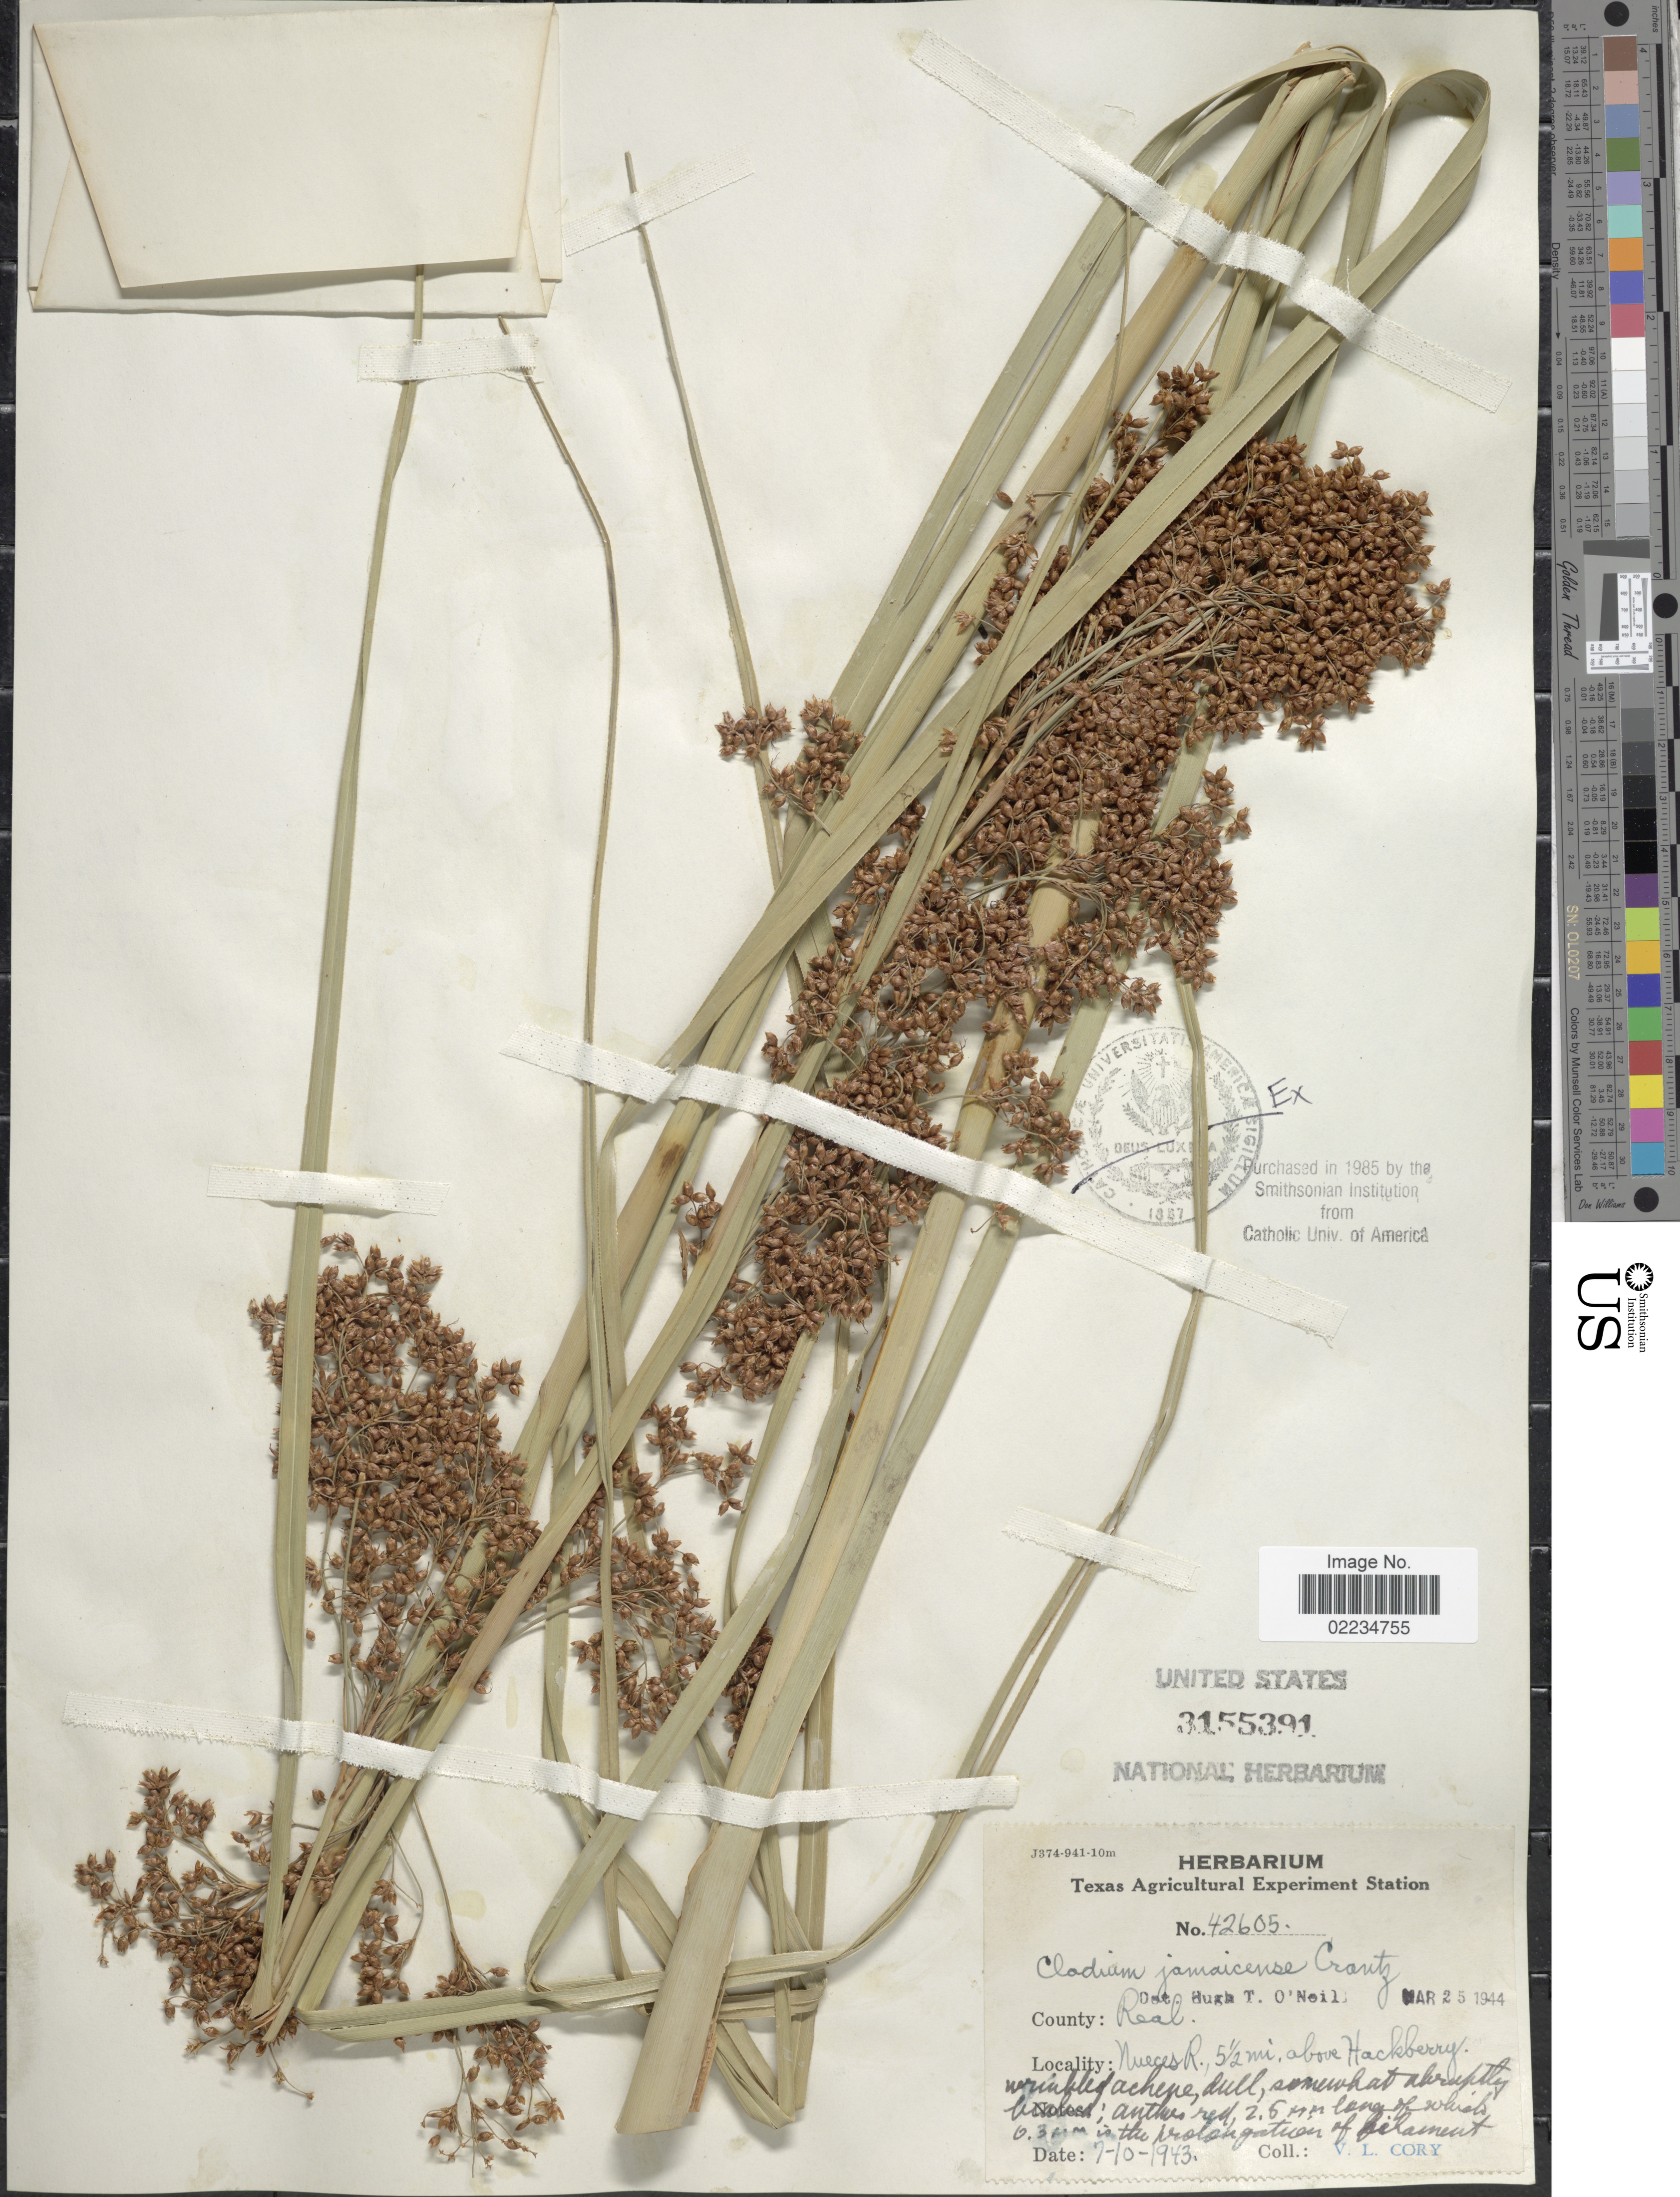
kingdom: Plantae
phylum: Tracheophyta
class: Liliopsida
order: Poales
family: Cyperaceae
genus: Cladium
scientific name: Cladium jamaicense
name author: Crantz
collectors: V. Cory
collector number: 42605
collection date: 1943-10-07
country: United States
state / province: Texas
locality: County: Real, Nueces R., 5½ mi. above Hackberry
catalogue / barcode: US 3155391